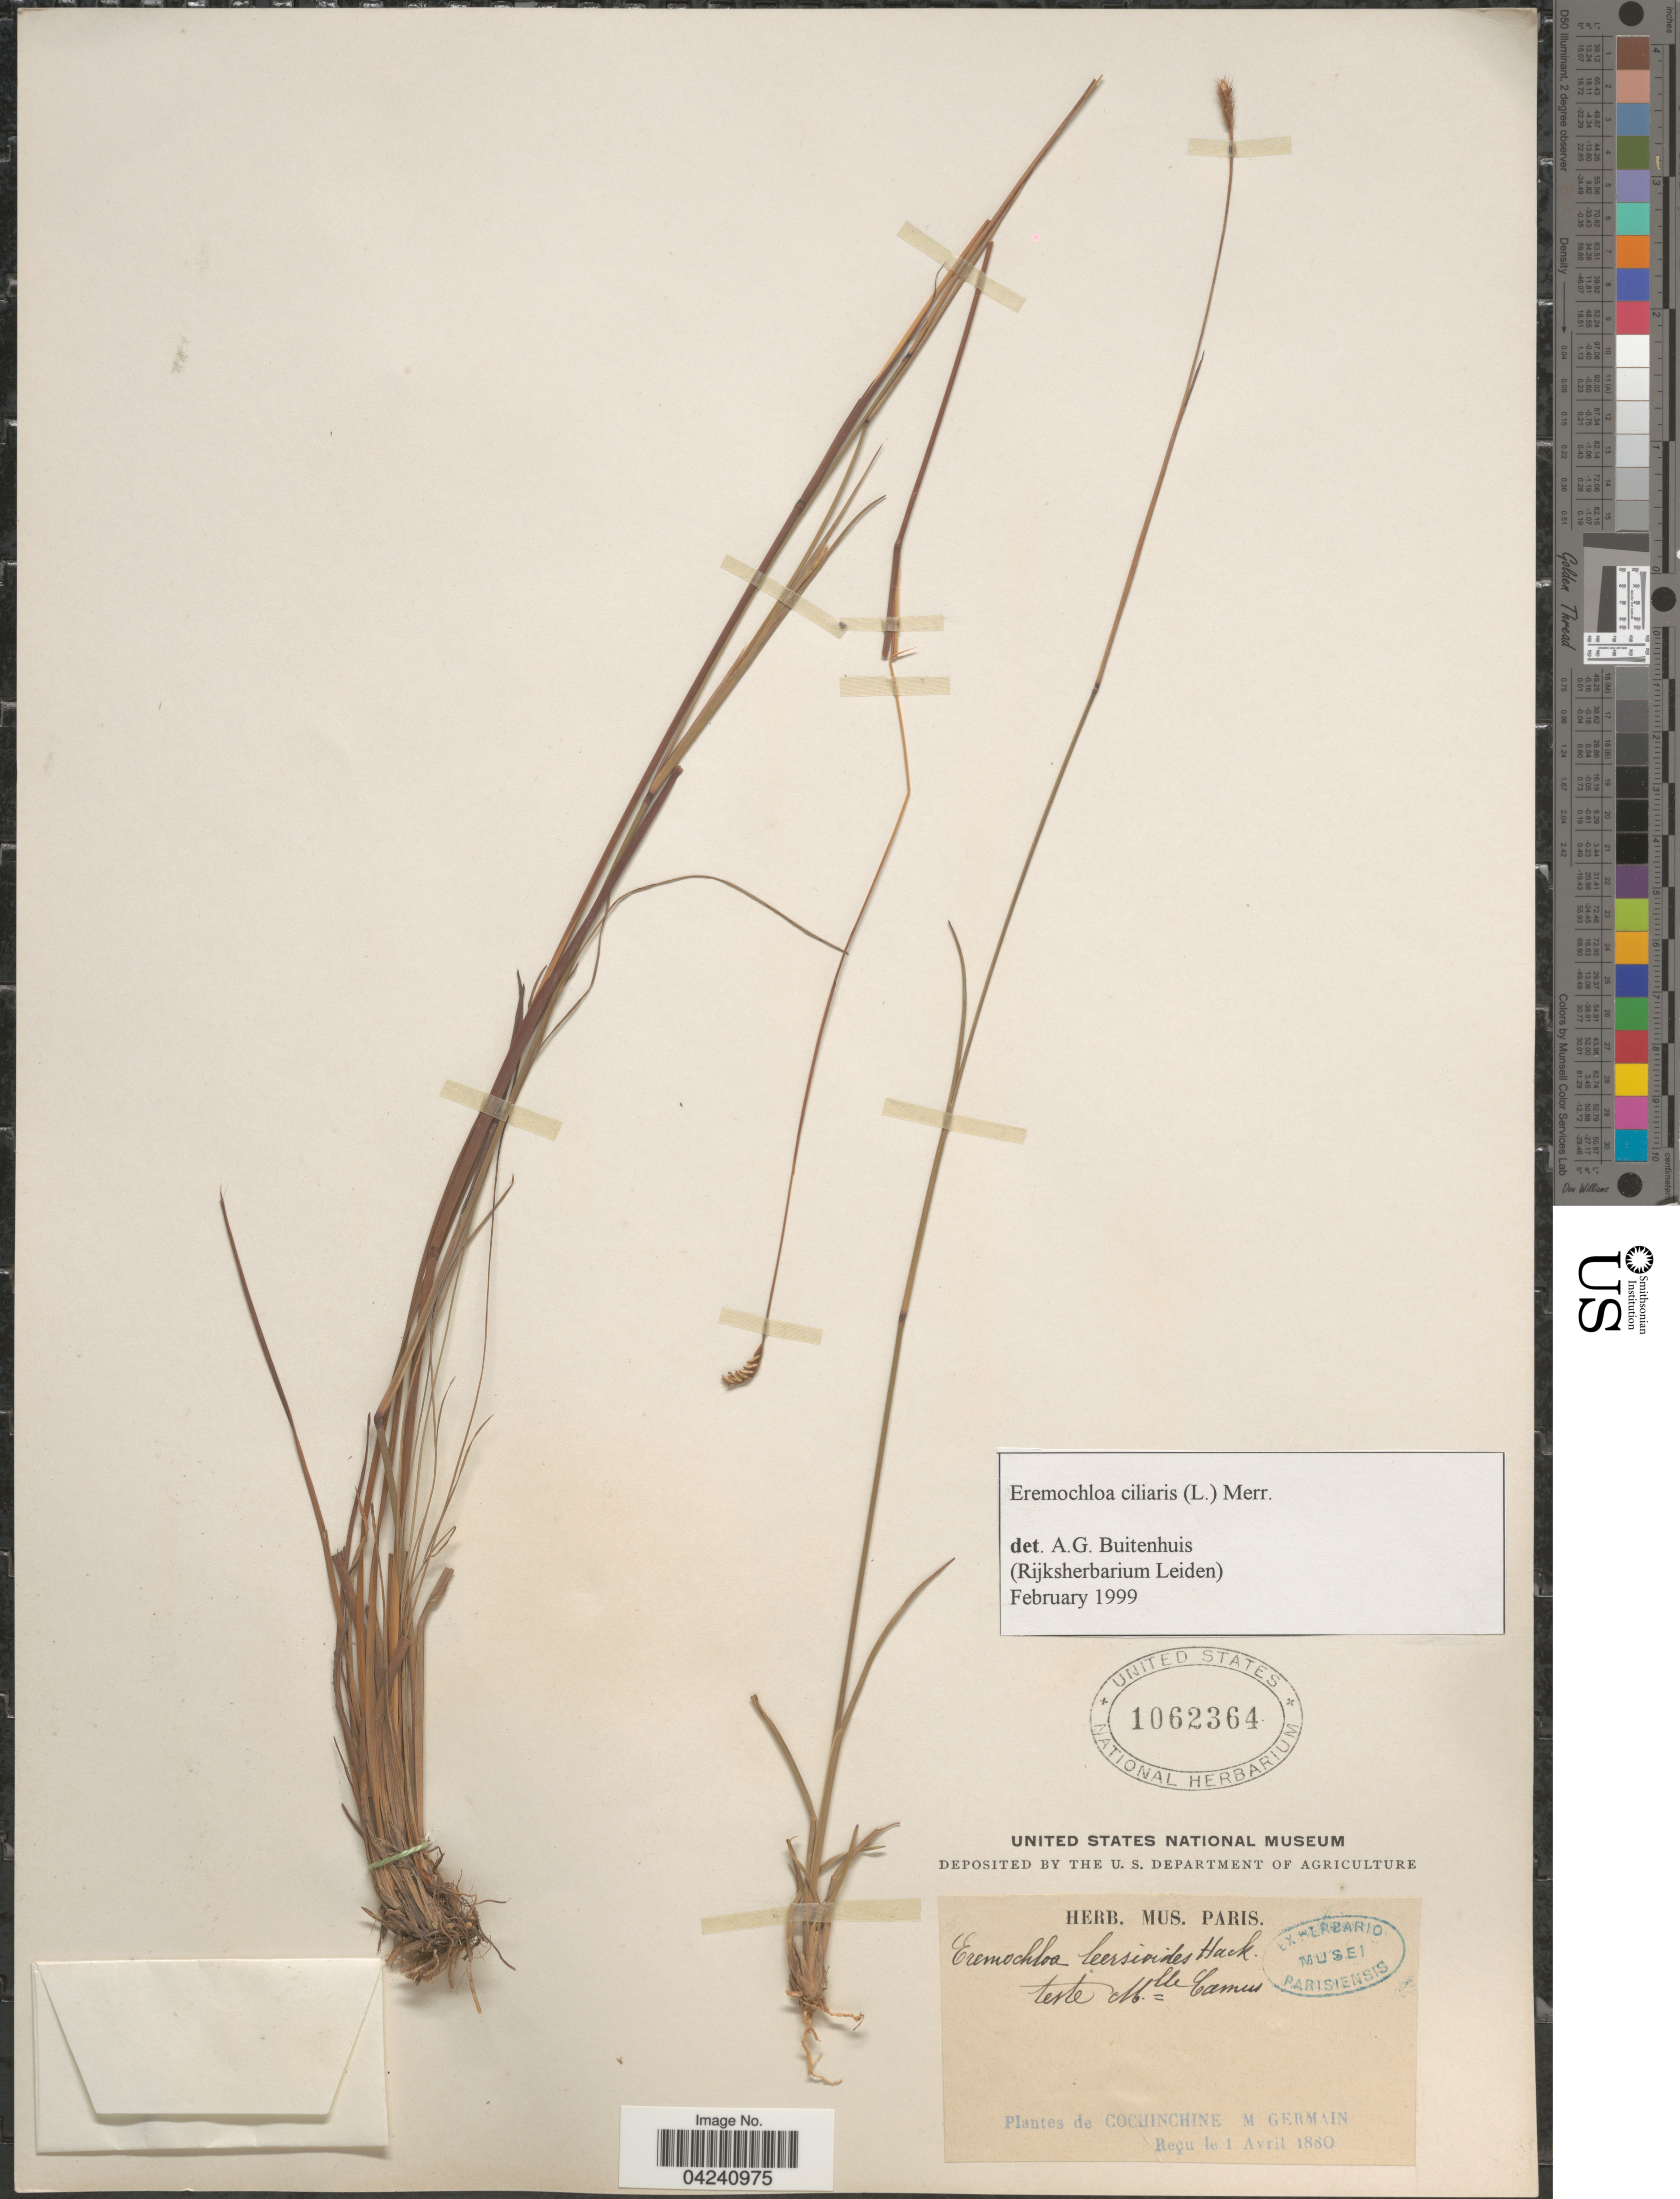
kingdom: Plantae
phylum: Tracheophyta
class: Liliopsida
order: Poales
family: Poaceae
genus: Eremochloa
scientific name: Eremochloa ciliaris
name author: (L.) Merr.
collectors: M. Germain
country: Vietnam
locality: Cochinchine.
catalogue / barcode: US 1062364